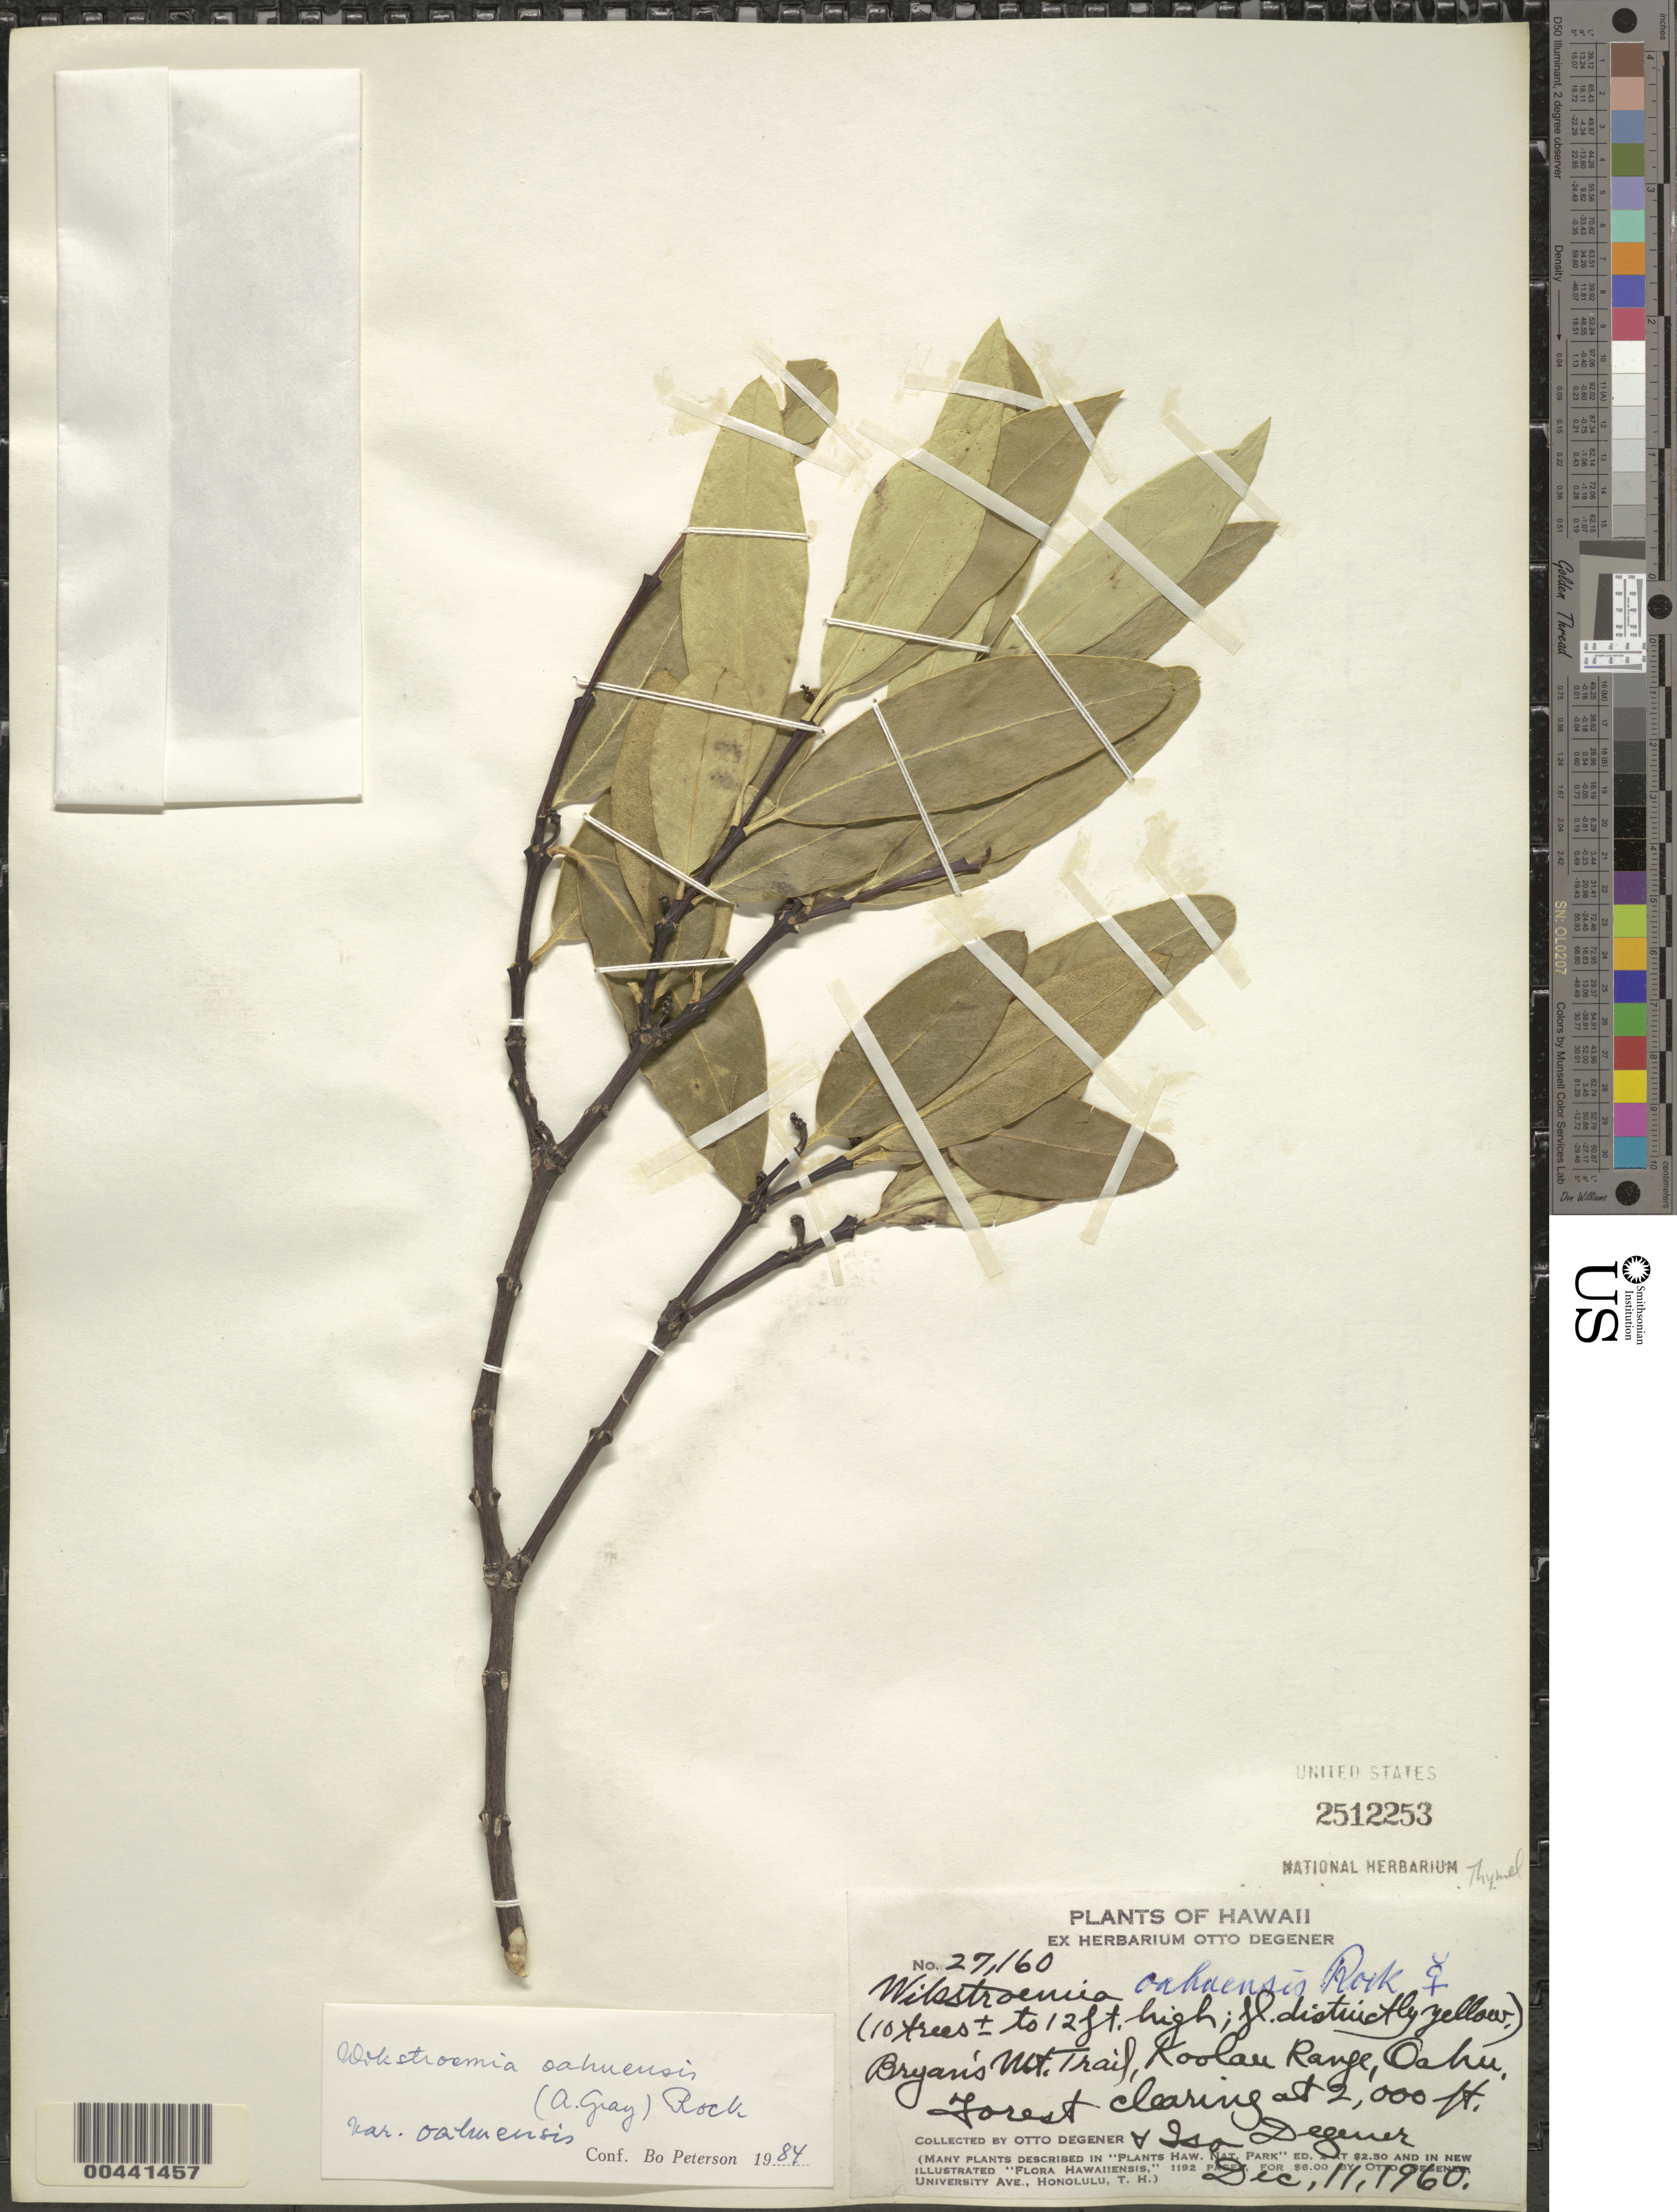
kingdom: Plantae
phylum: Tracheophyta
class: Magnoliopsida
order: Malvales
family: Thymelaeaceae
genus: Wikstroemia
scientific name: Wikstroemia oahuensis var. oahuensis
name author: (A. Gray) Rock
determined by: Peterson, B.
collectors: O. Degener & I. Degener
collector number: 27160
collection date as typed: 11 Dec 1960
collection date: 1960-12-11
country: United States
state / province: Hawaii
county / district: Honolulu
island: Oahu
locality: Bryan's Mt Trail, Koolau Range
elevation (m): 610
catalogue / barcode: US 2512253